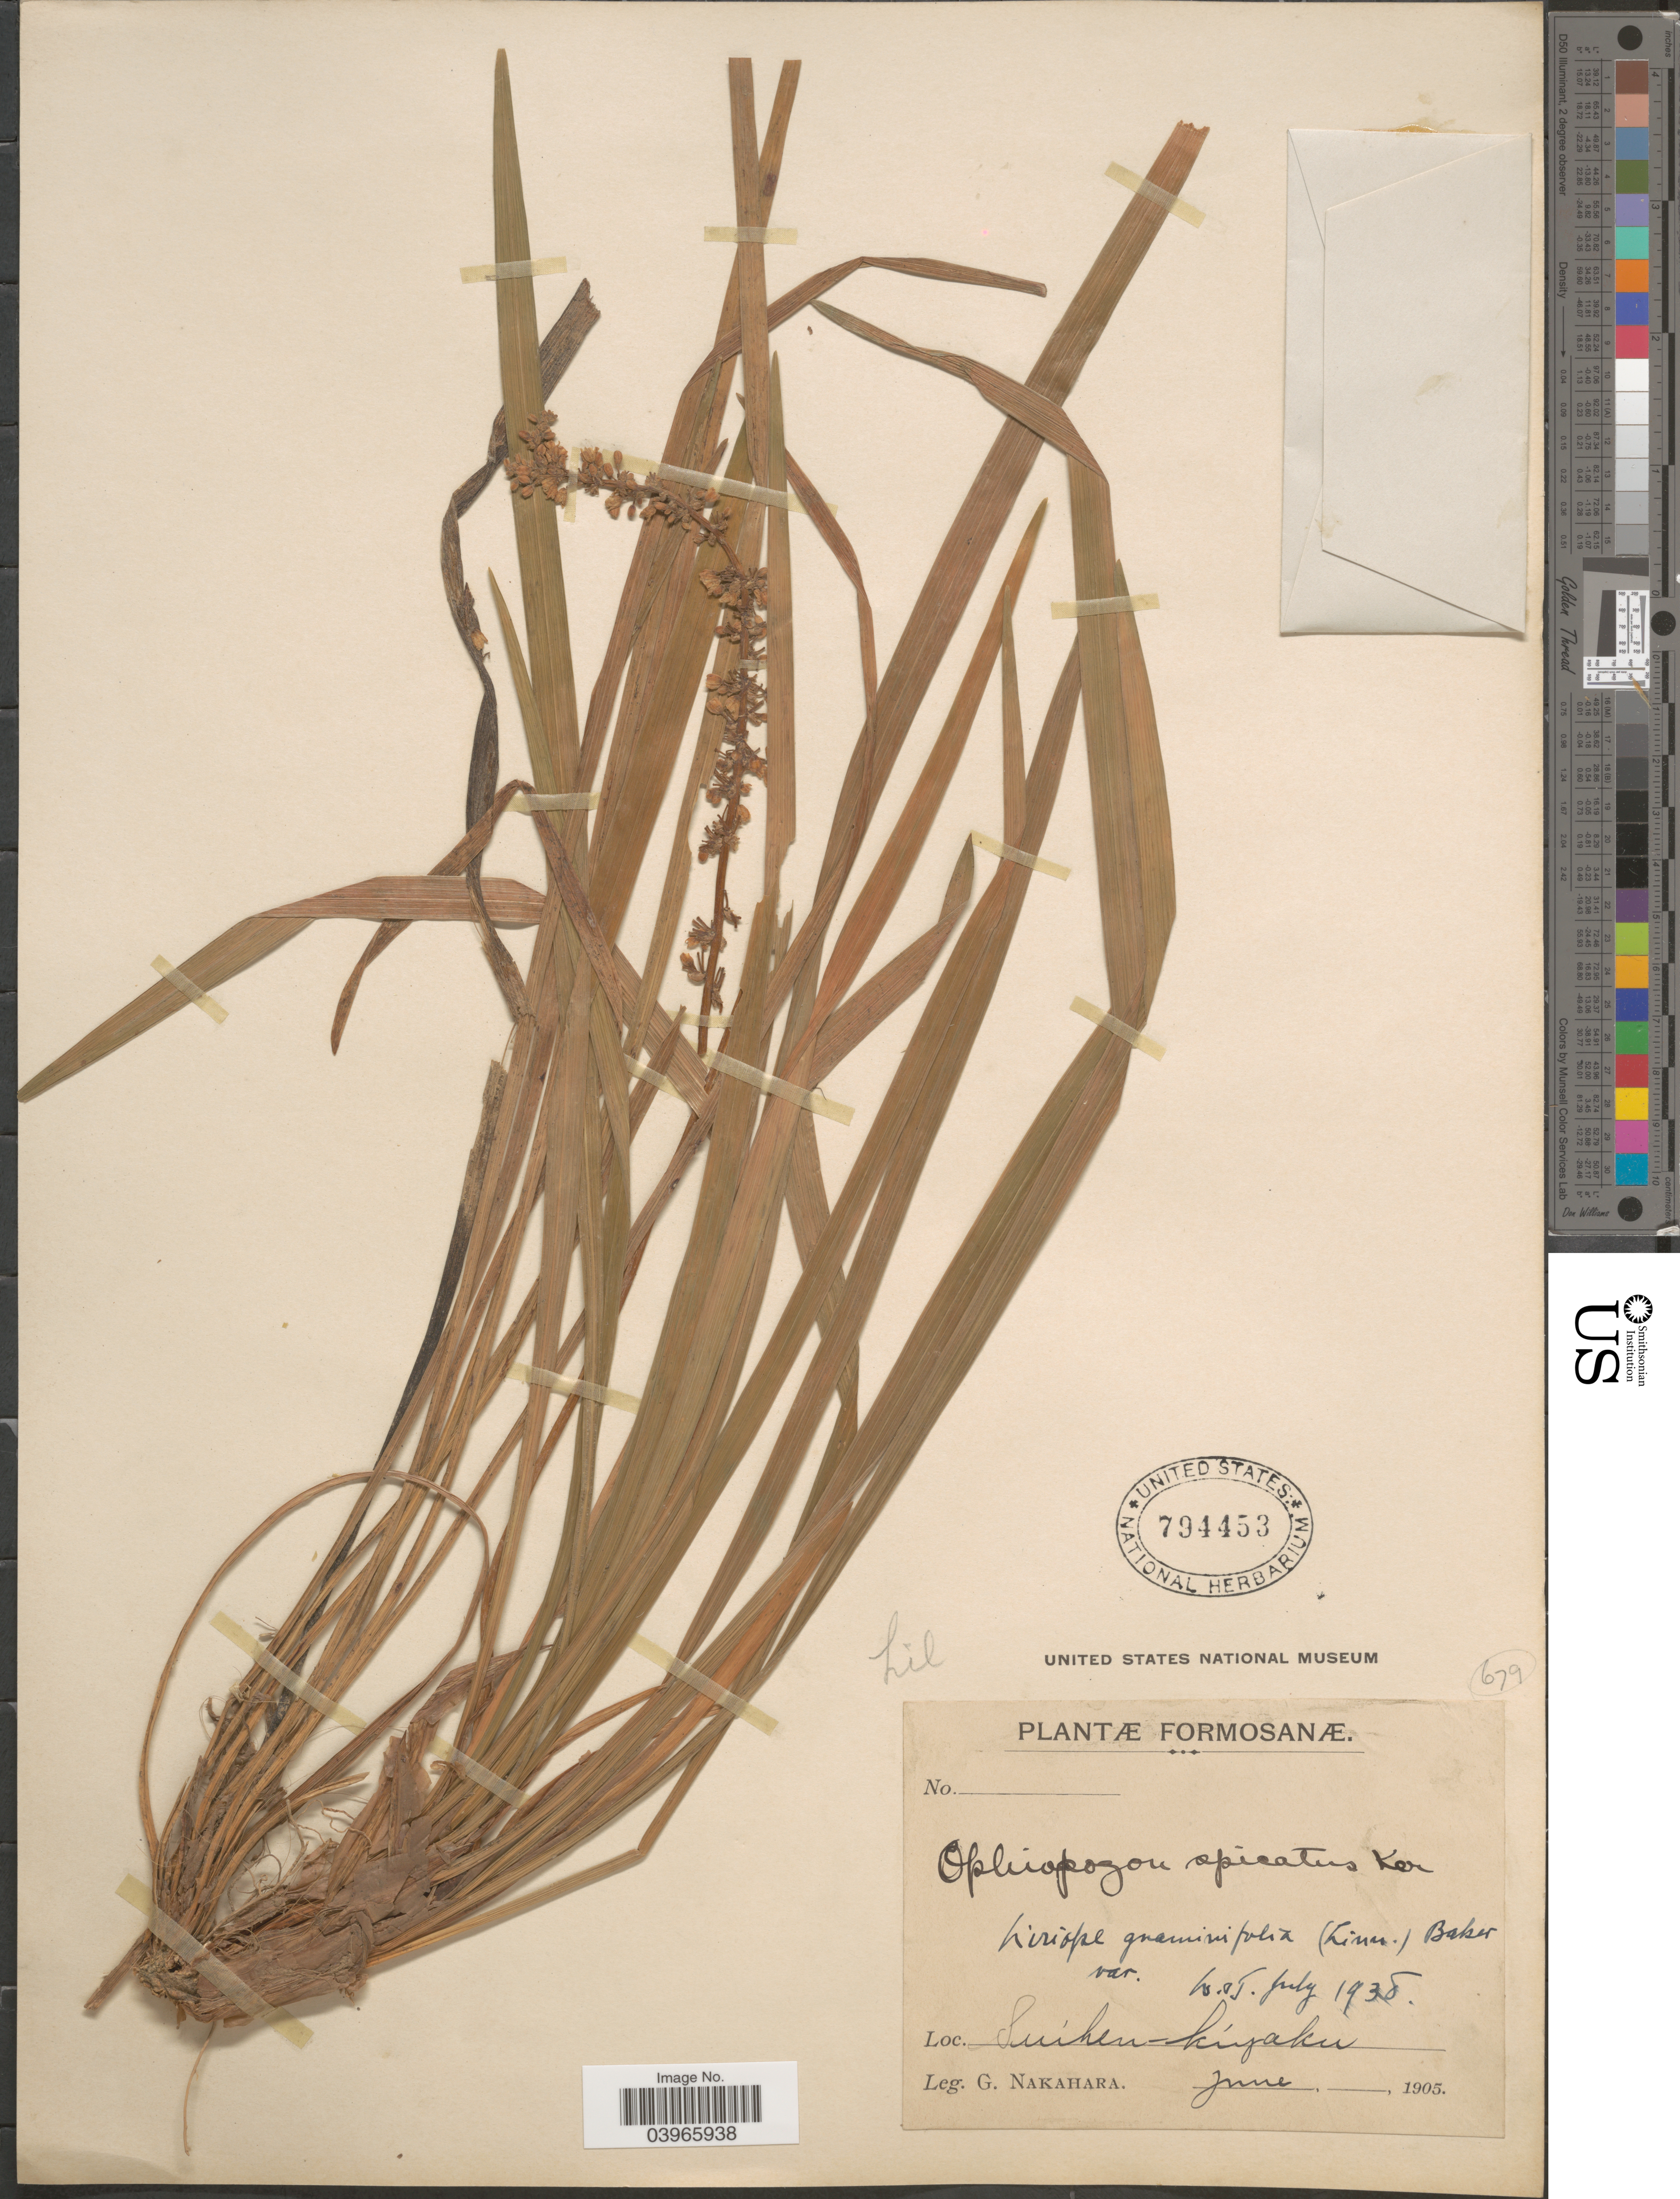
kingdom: Plantae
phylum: Tracheophyta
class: Liliopsida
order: Asparagales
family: Asparagaceae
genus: Liriope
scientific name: Liriope graminifolia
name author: (L.) Baker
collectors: G. Nakahara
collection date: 1905-06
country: Taiwan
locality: Formosanæ. Siuhen-kiyaku.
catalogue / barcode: US 794453